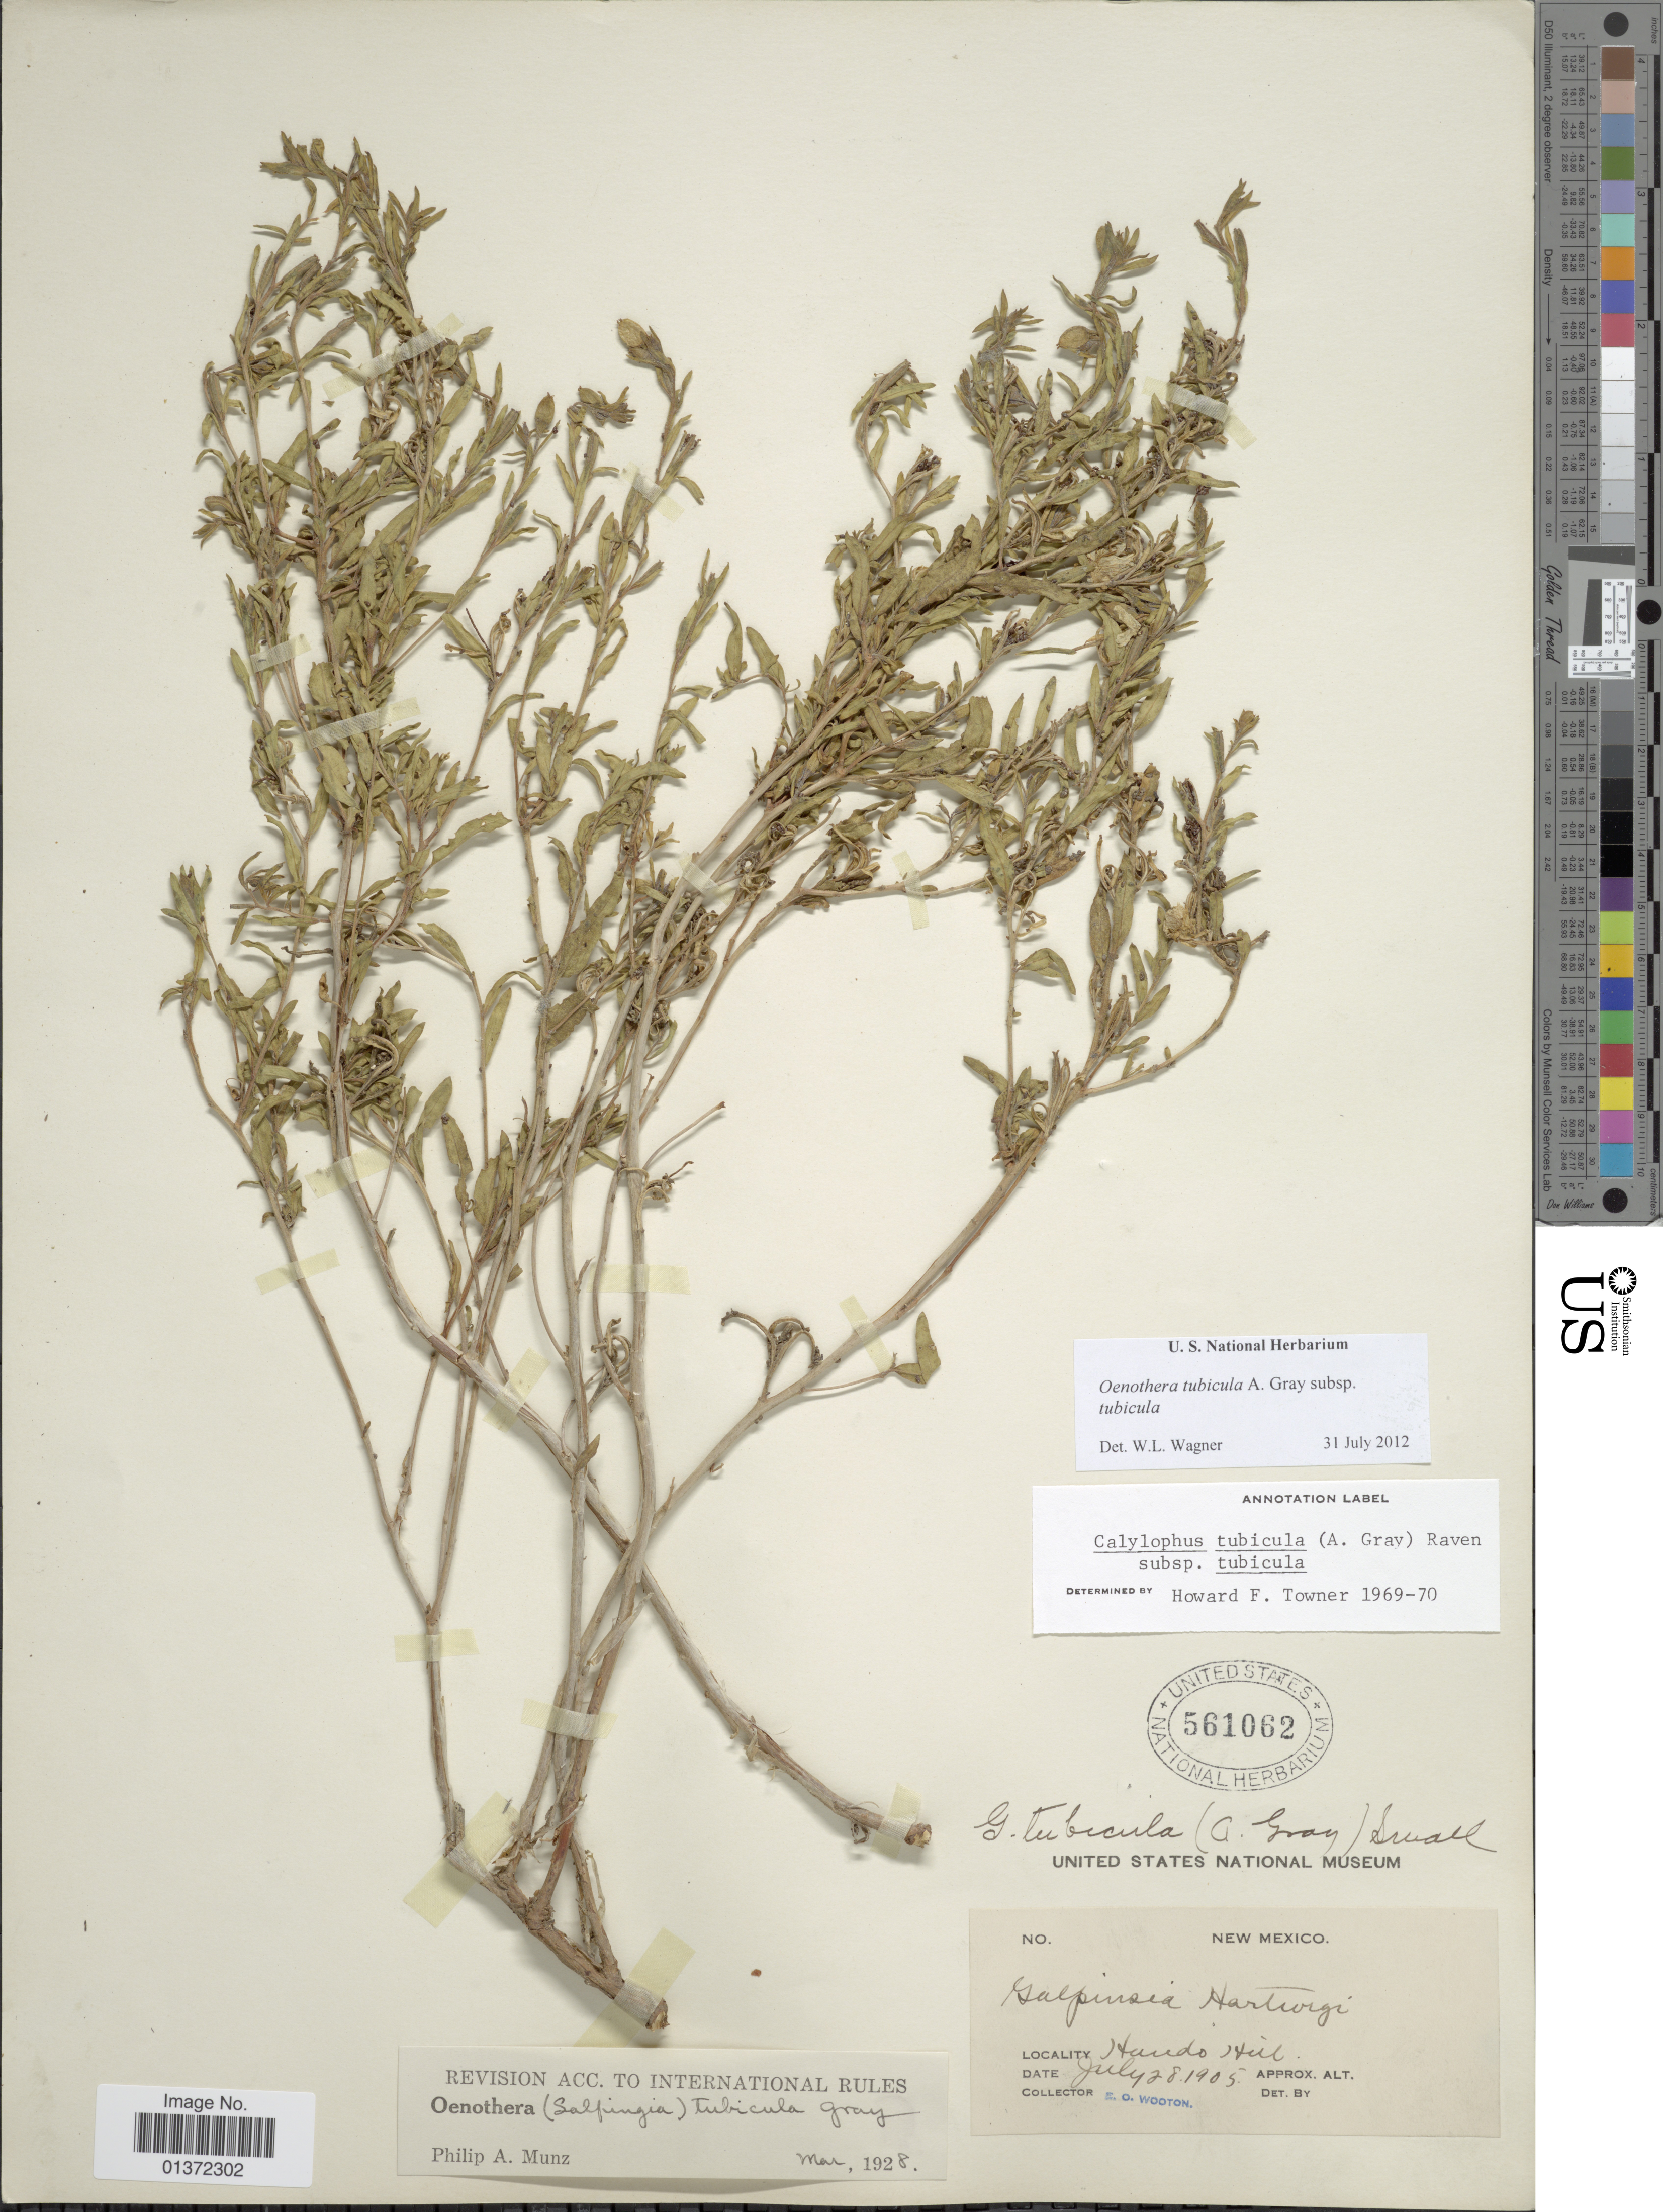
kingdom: Plantae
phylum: Tracheophyta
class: Magnoliopsida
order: Myrtales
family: Onagraceae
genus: Oenothera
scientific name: Oenothera tubicula subsp. tubicula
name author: A. Gray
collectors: E. O. Wooton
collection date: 1905-07-28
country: United States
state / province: New Mexico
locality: Hondo Hill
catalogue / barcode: US 561062